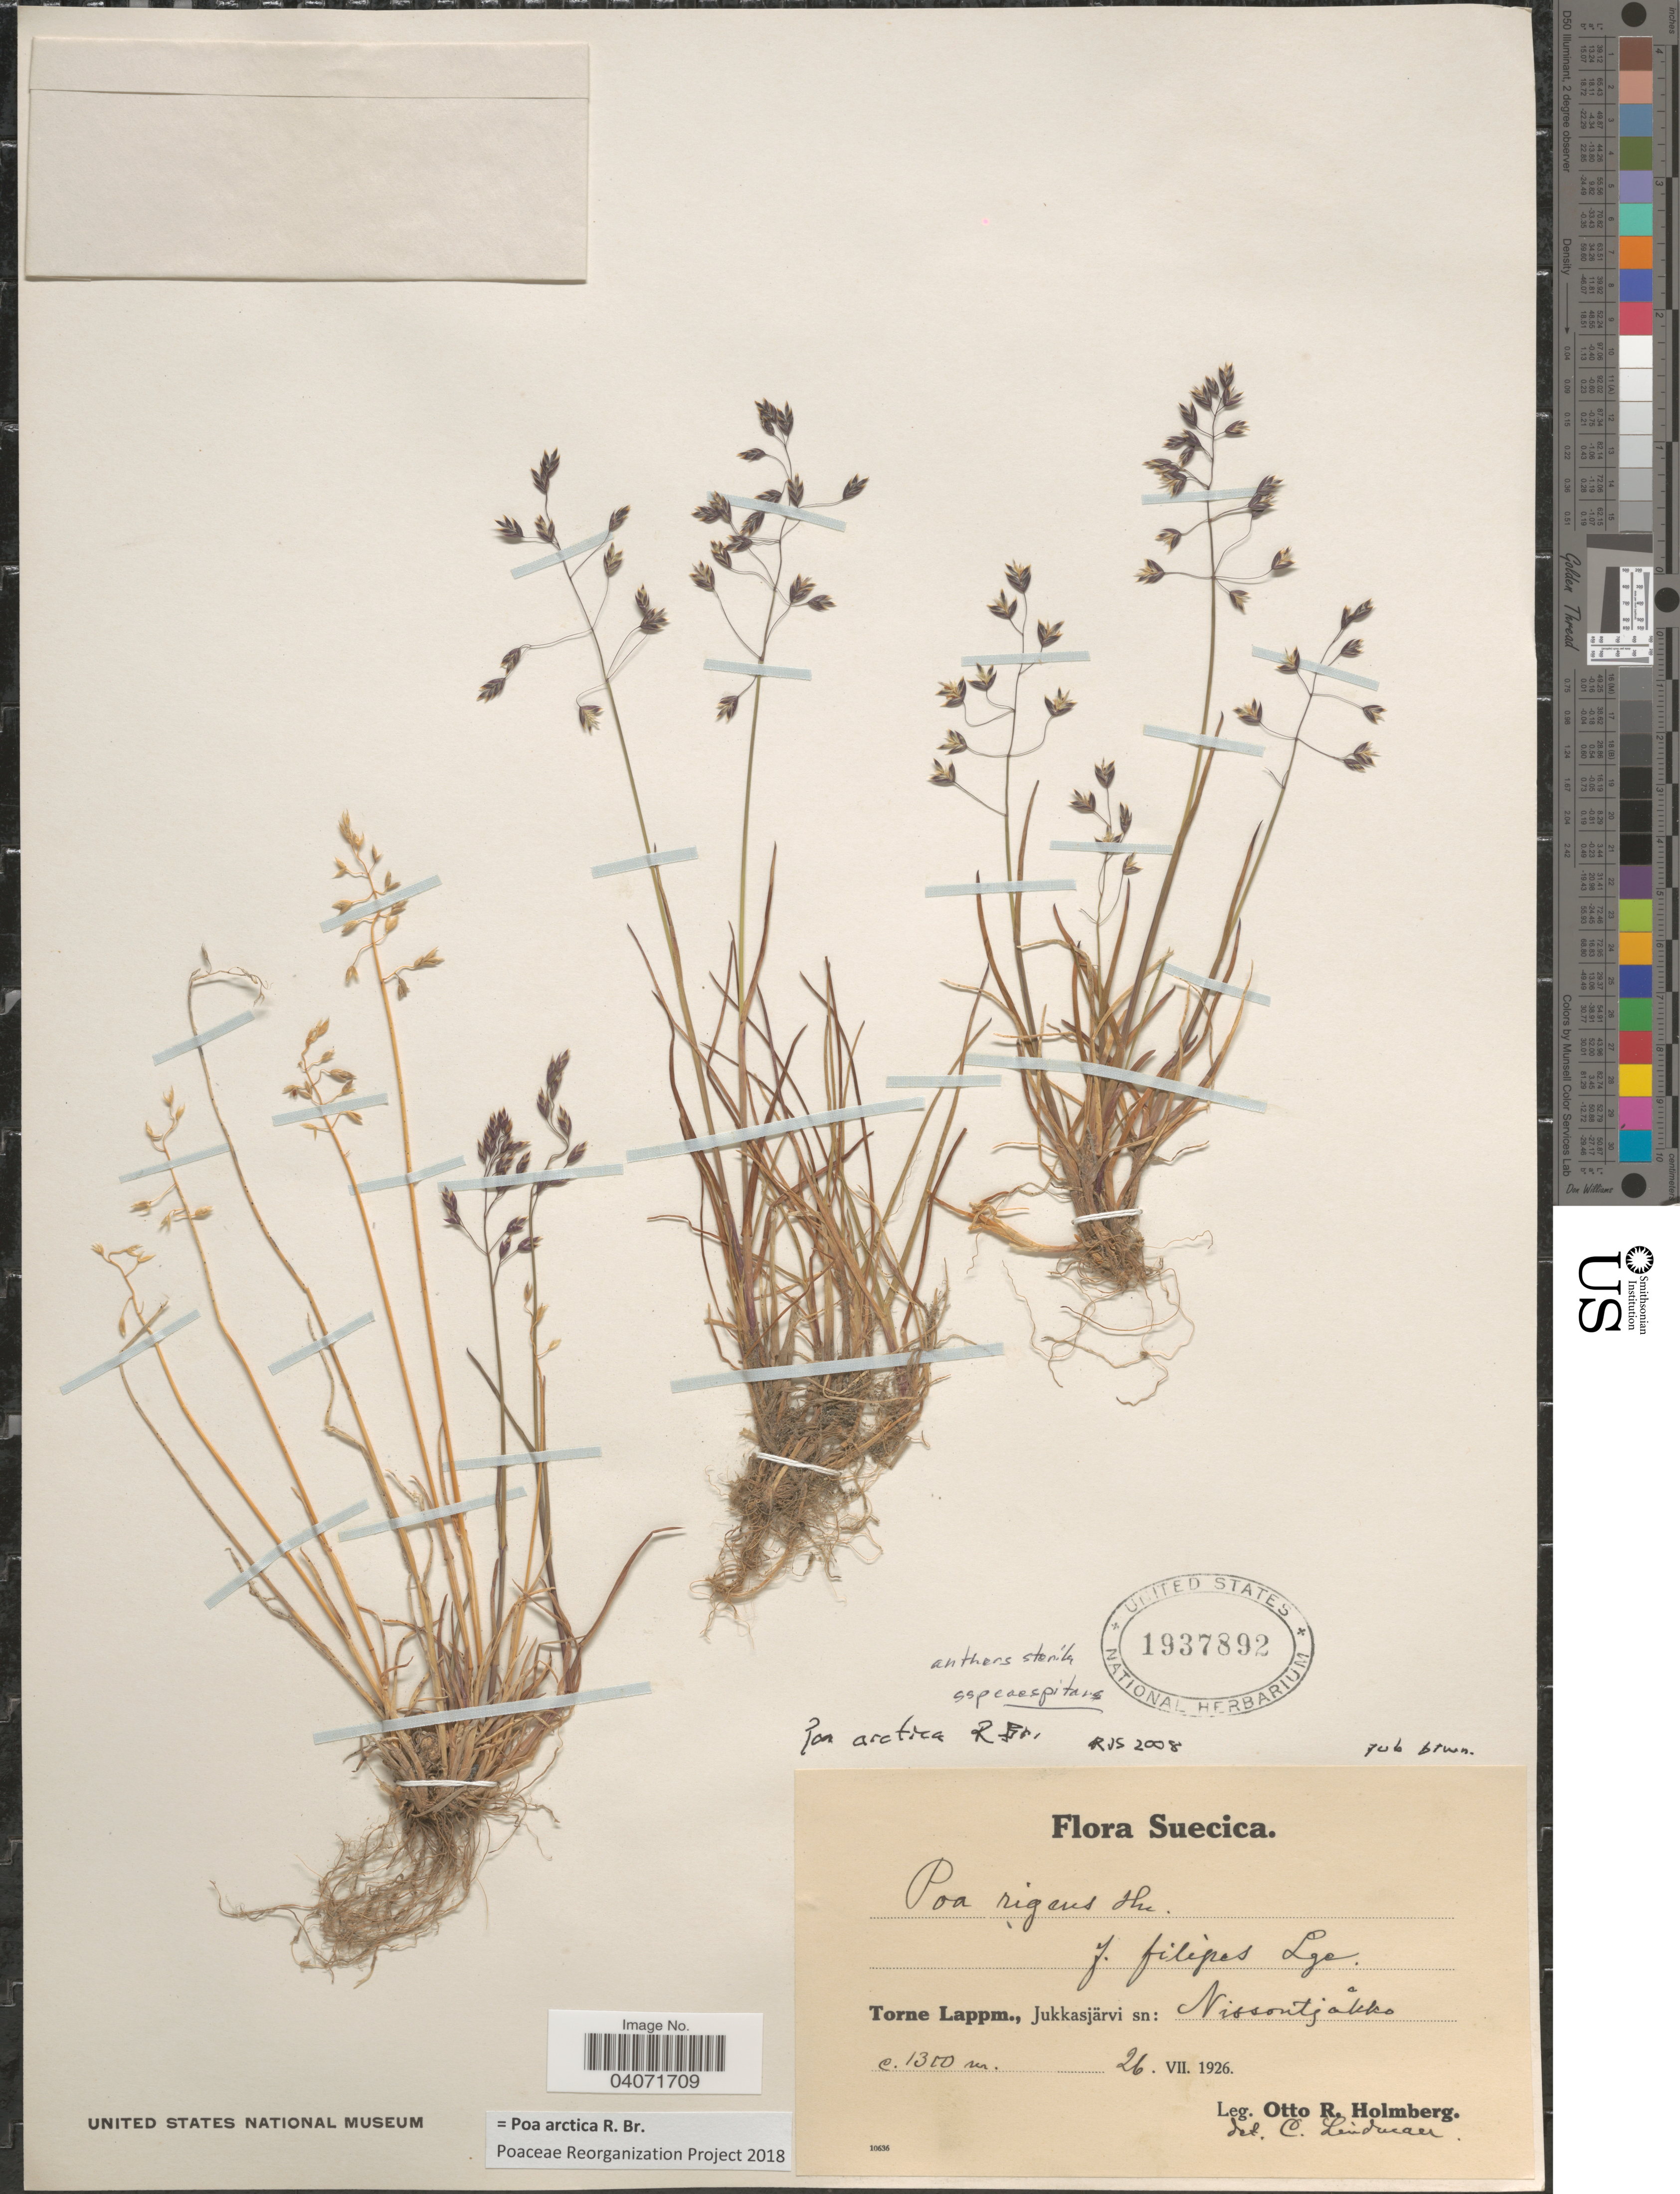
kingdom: Plantae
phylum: Tracheophyta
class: Liliopsida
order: Poales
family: Poaceae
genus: Poa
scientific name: Poa arctica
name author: R. Br.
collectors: O. Holmberg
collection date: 1926-07-26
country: Sweden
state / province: Norrbotten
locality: Suecica. Torne Lappm., Jukkasjärvi sn: Nissontjåkko.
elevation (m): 1350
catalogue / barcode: US 1937892